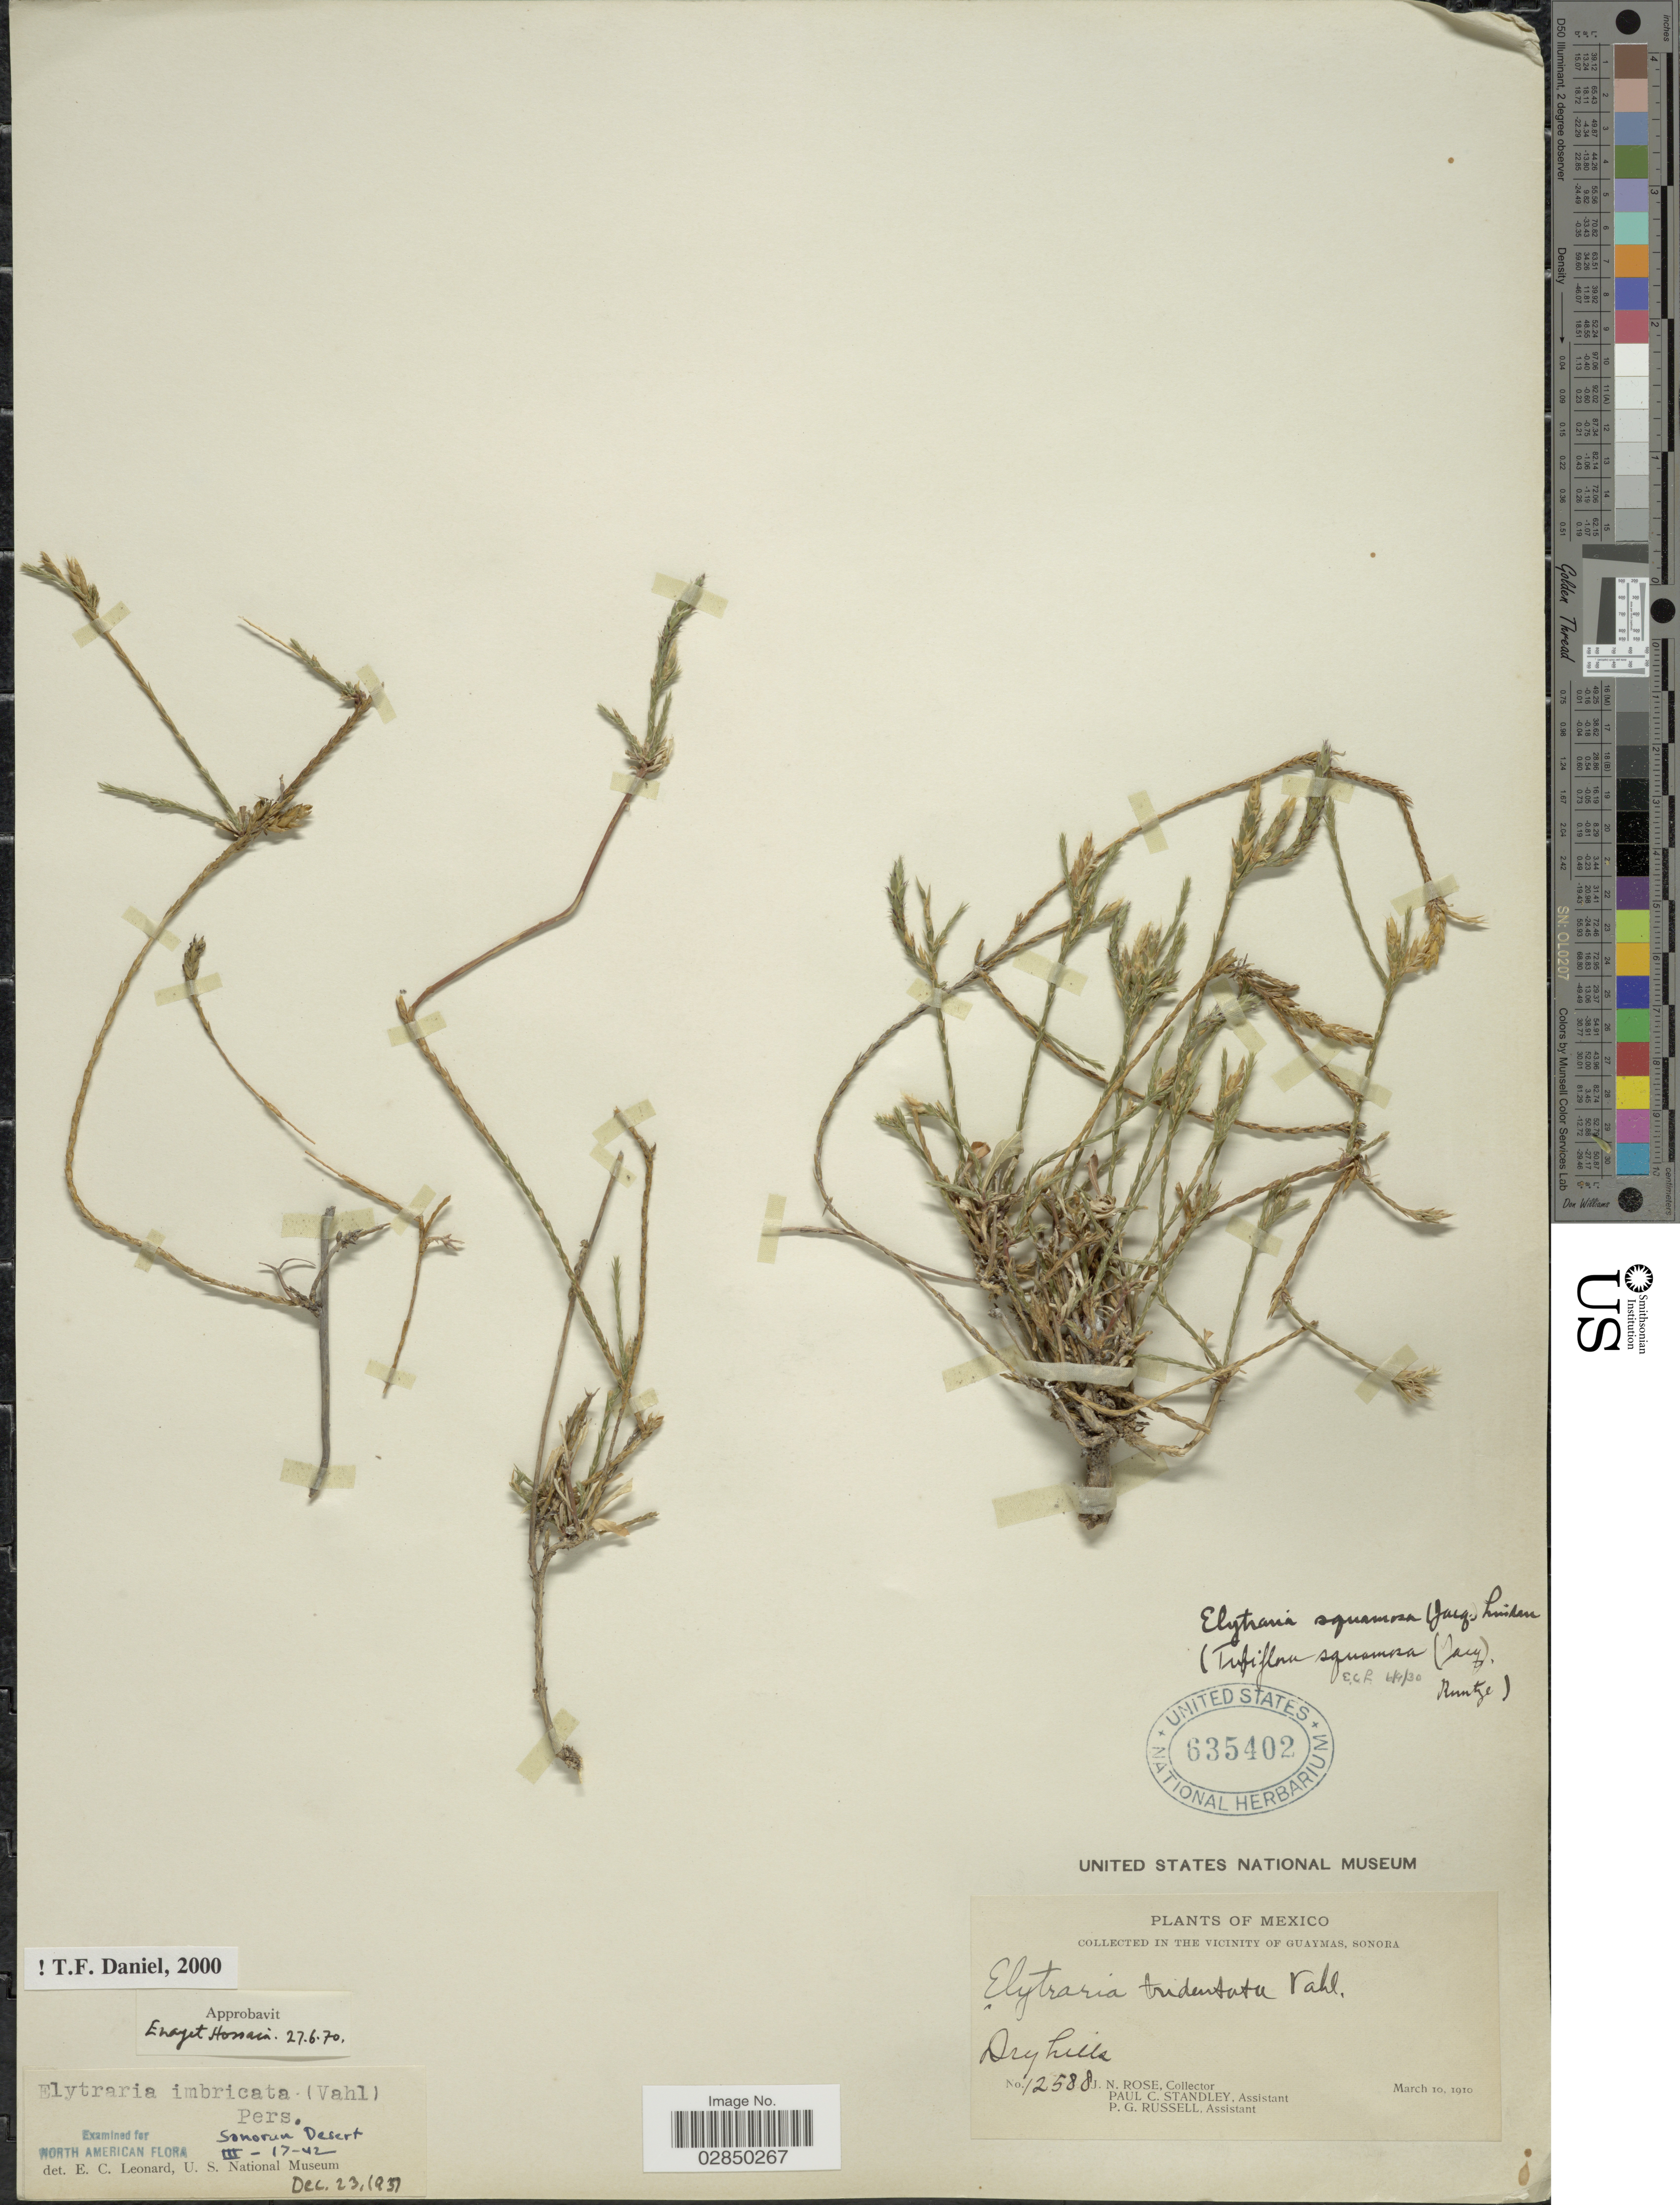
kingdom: Plantae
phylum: Tracheophyta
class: Magnoliopsida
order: Lamiales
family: Acanthaceae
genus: Elytraria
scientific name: Elytraria imbricata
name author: (Vahl) Pers.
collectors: J. N. Rose, P. C. Standley & P. G. Russell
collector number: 12588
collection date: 1910-03-10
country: Mexico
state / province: Sonora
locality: Vicinity of Guaymas.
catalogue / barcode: US 635402